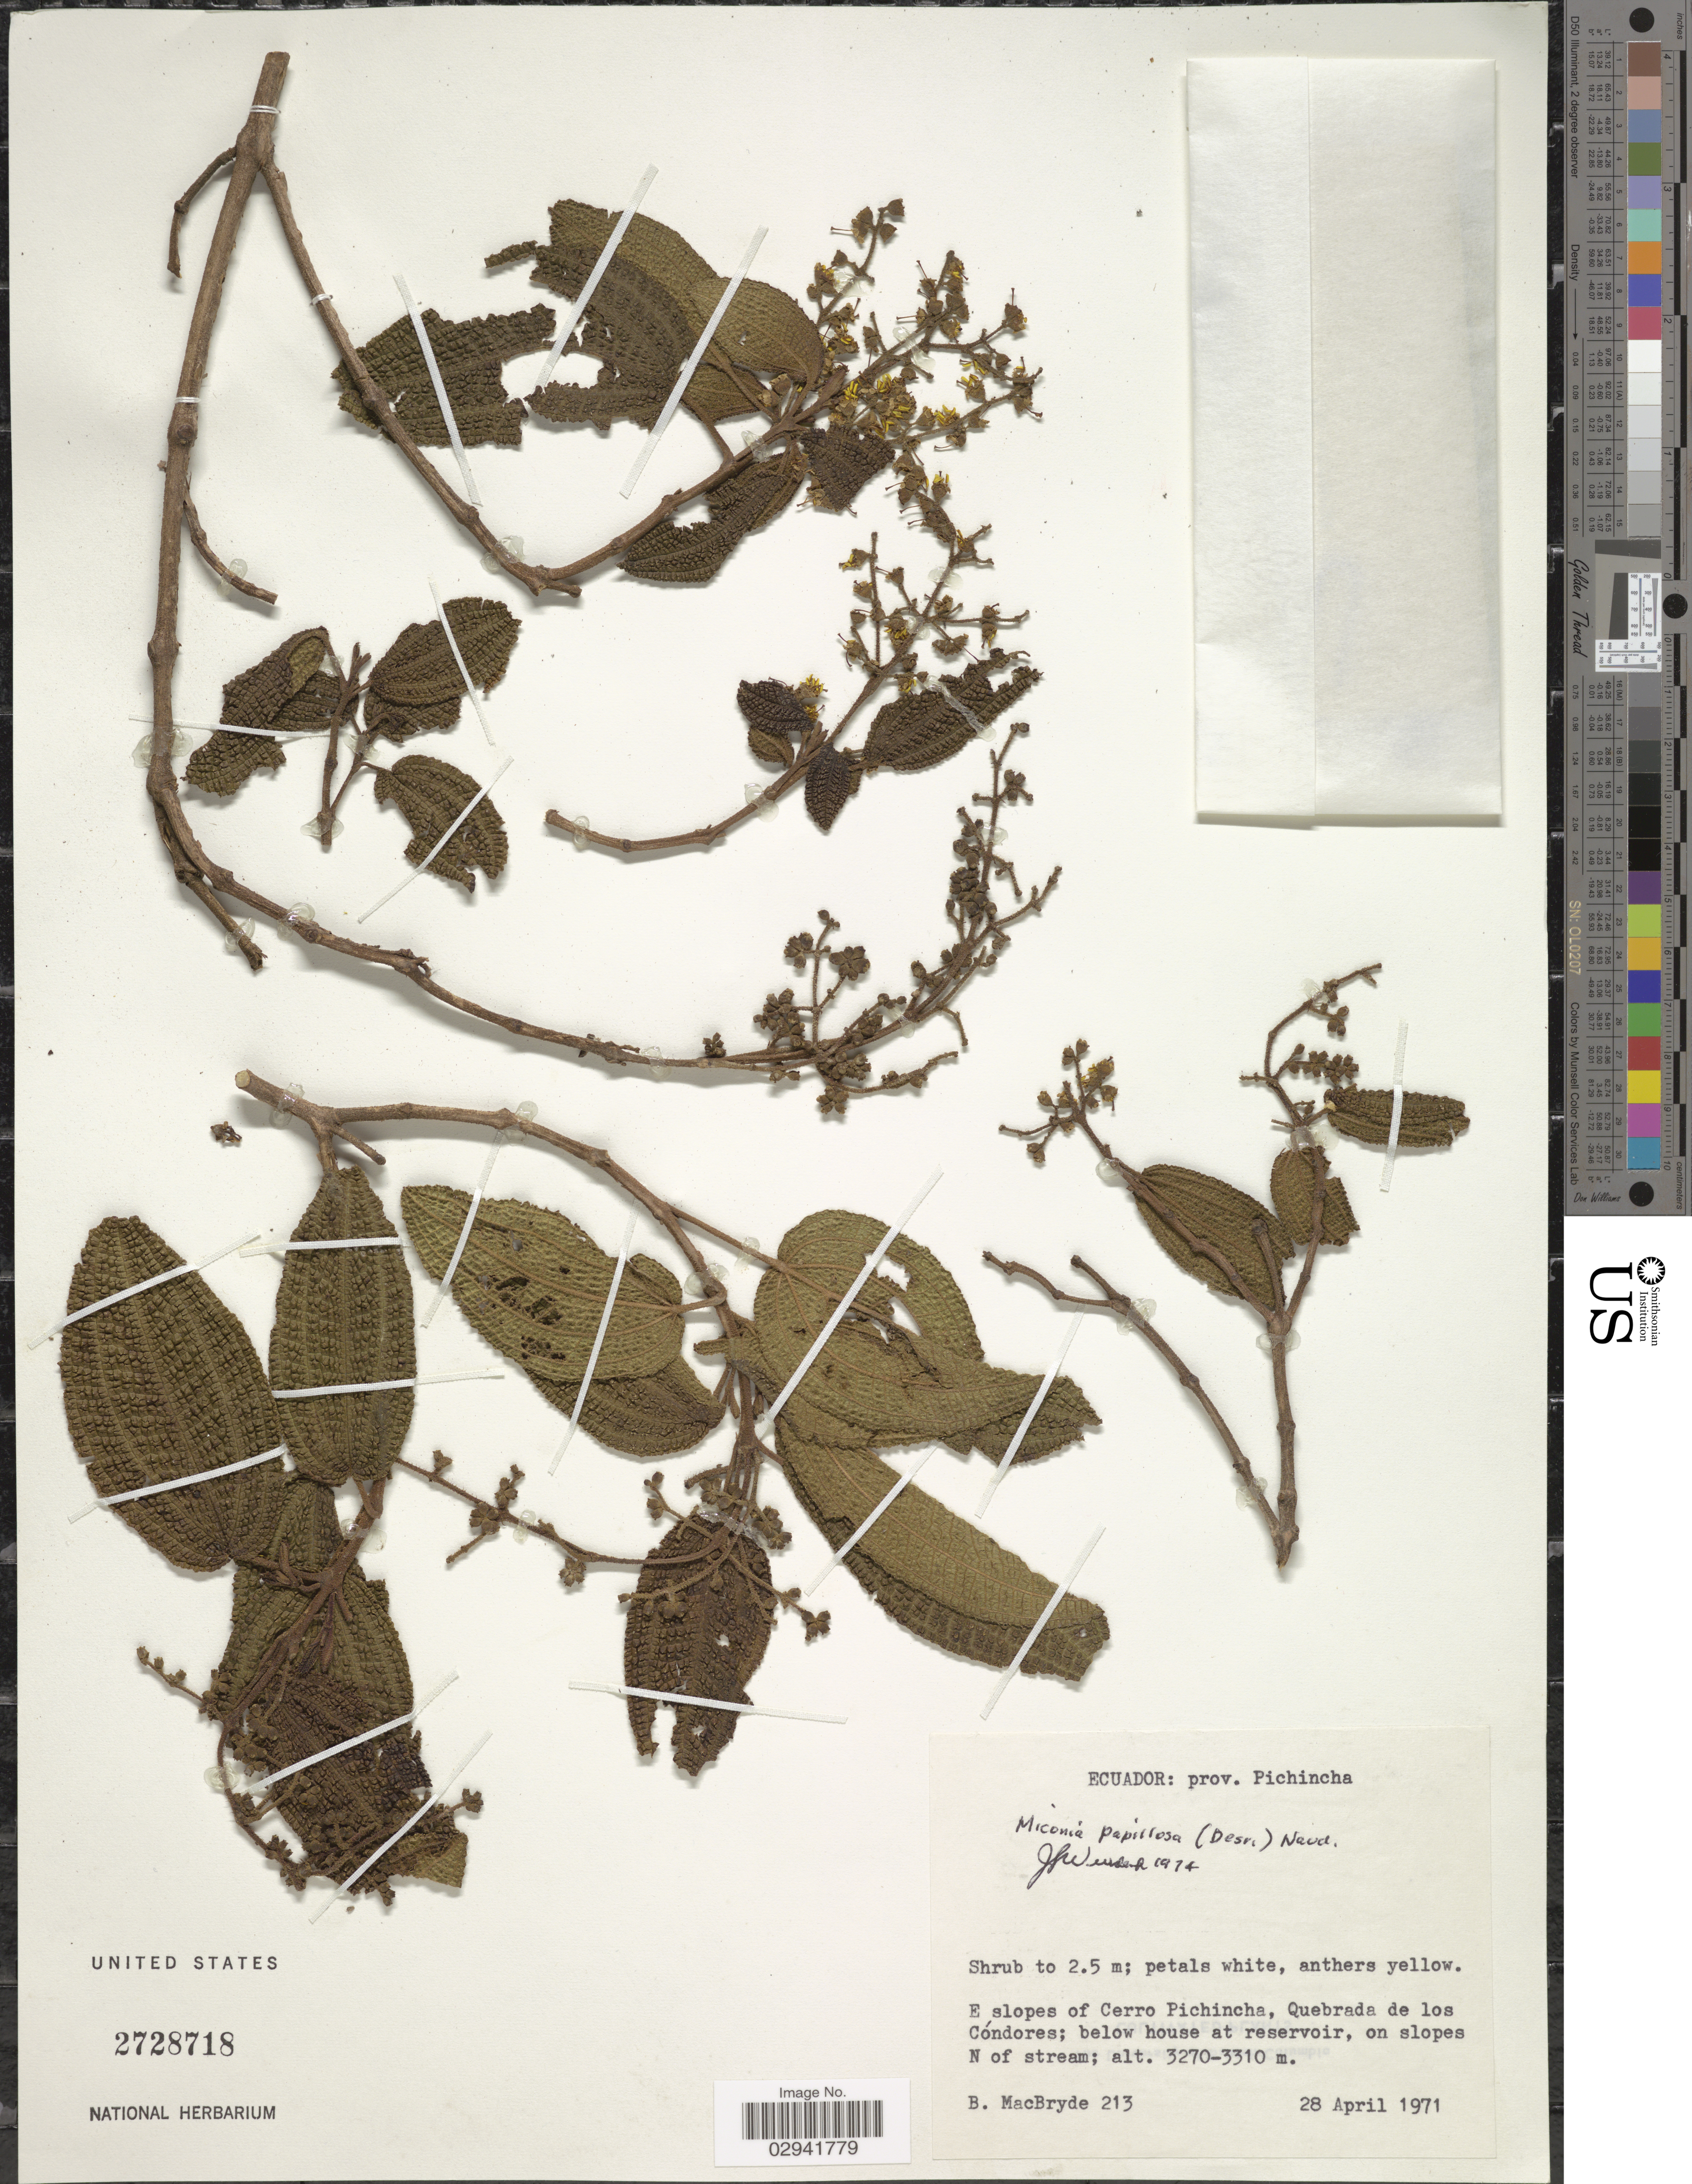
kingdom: Plantae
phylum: Tracheophyta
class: Magnoliopsida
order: Myrtales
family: Melastomataceae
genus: Miconia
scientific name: Miconia papillosa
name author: (Desr.) Naudin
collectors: B. MacBryde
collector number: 213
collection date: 1971-04-28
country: Ecuador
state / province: Pichincha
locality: E slopes of Cerro Pichincha, Quebrada de los Cóndores; below house at reservoir, on slopes N of stream.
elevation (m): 3270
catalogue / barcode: US 2728718